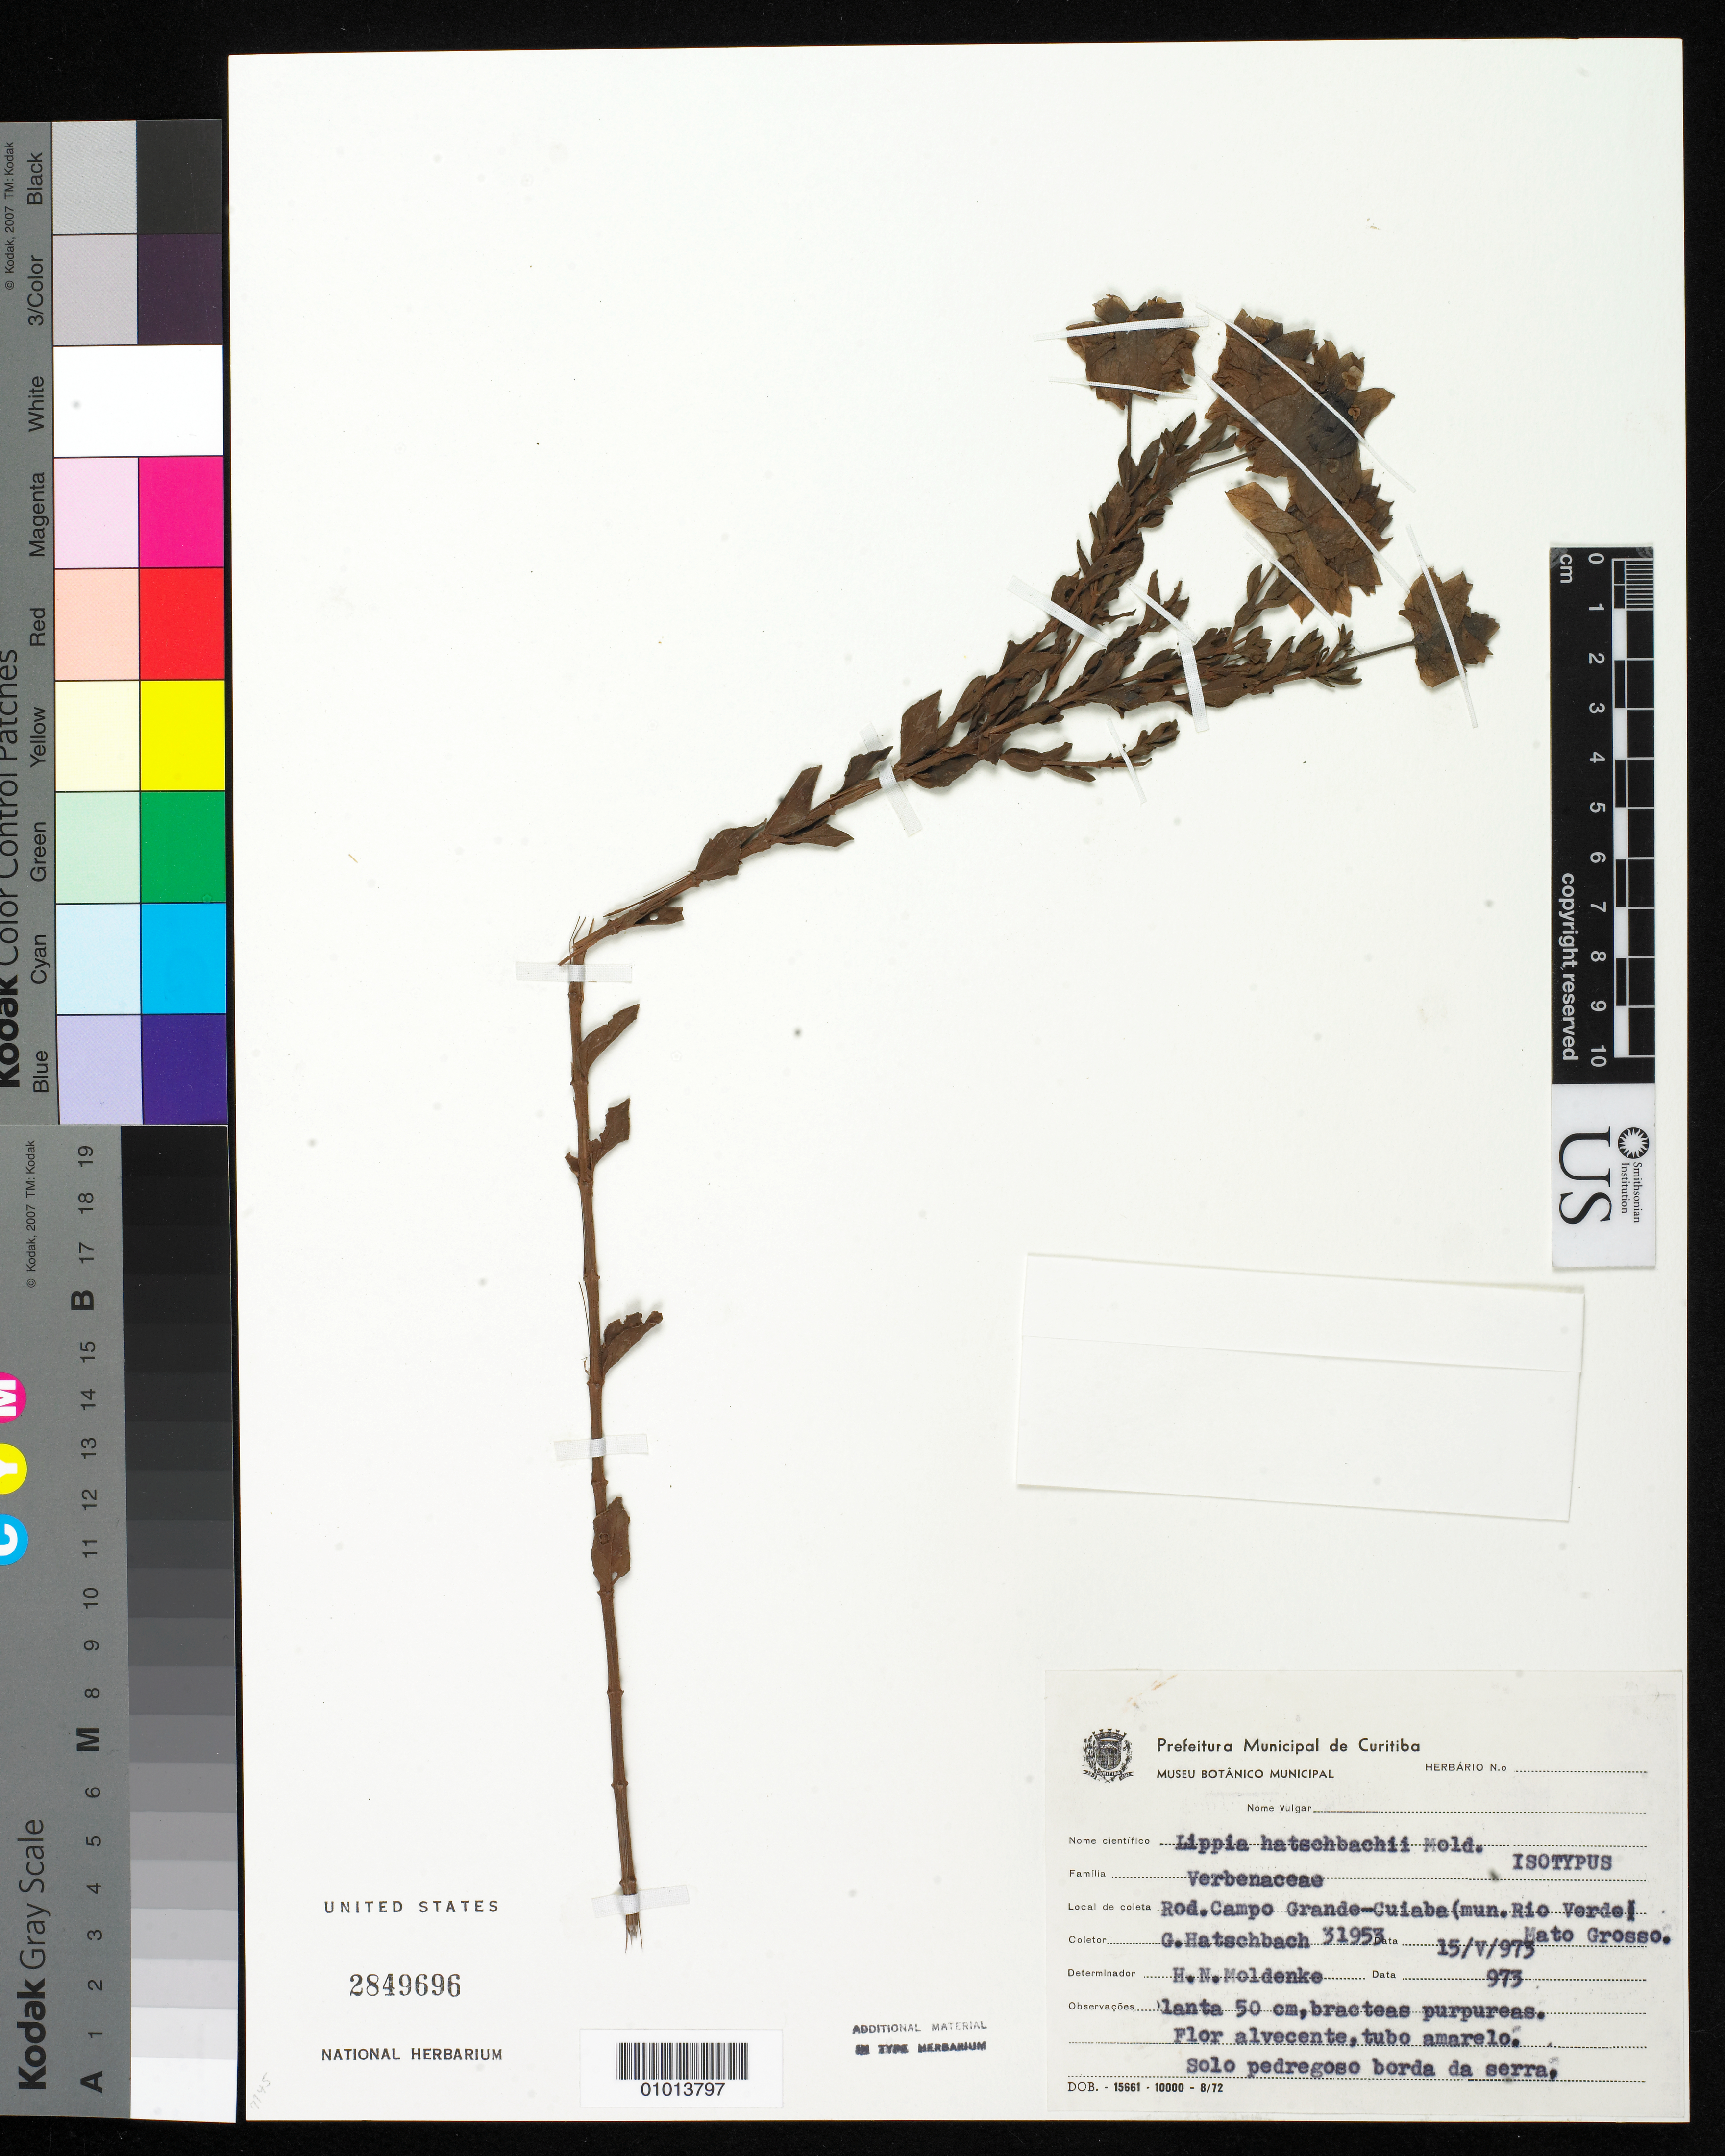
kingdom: Plantae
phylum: Tracheophyta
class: Magnoliopsida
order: Lamiales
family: Verbenaceae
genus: Lippia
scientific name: Lippia hatschbachii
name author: Moldenke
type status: Isotype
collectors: G. Hatschbach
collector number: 31953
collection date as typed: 15 May 1973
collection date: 1973-05-15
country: Brazil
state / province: Mato Grosso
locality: Rod. Campo Grande-Cuiaba (mun. Rio Verde).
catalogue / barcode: US 2849696